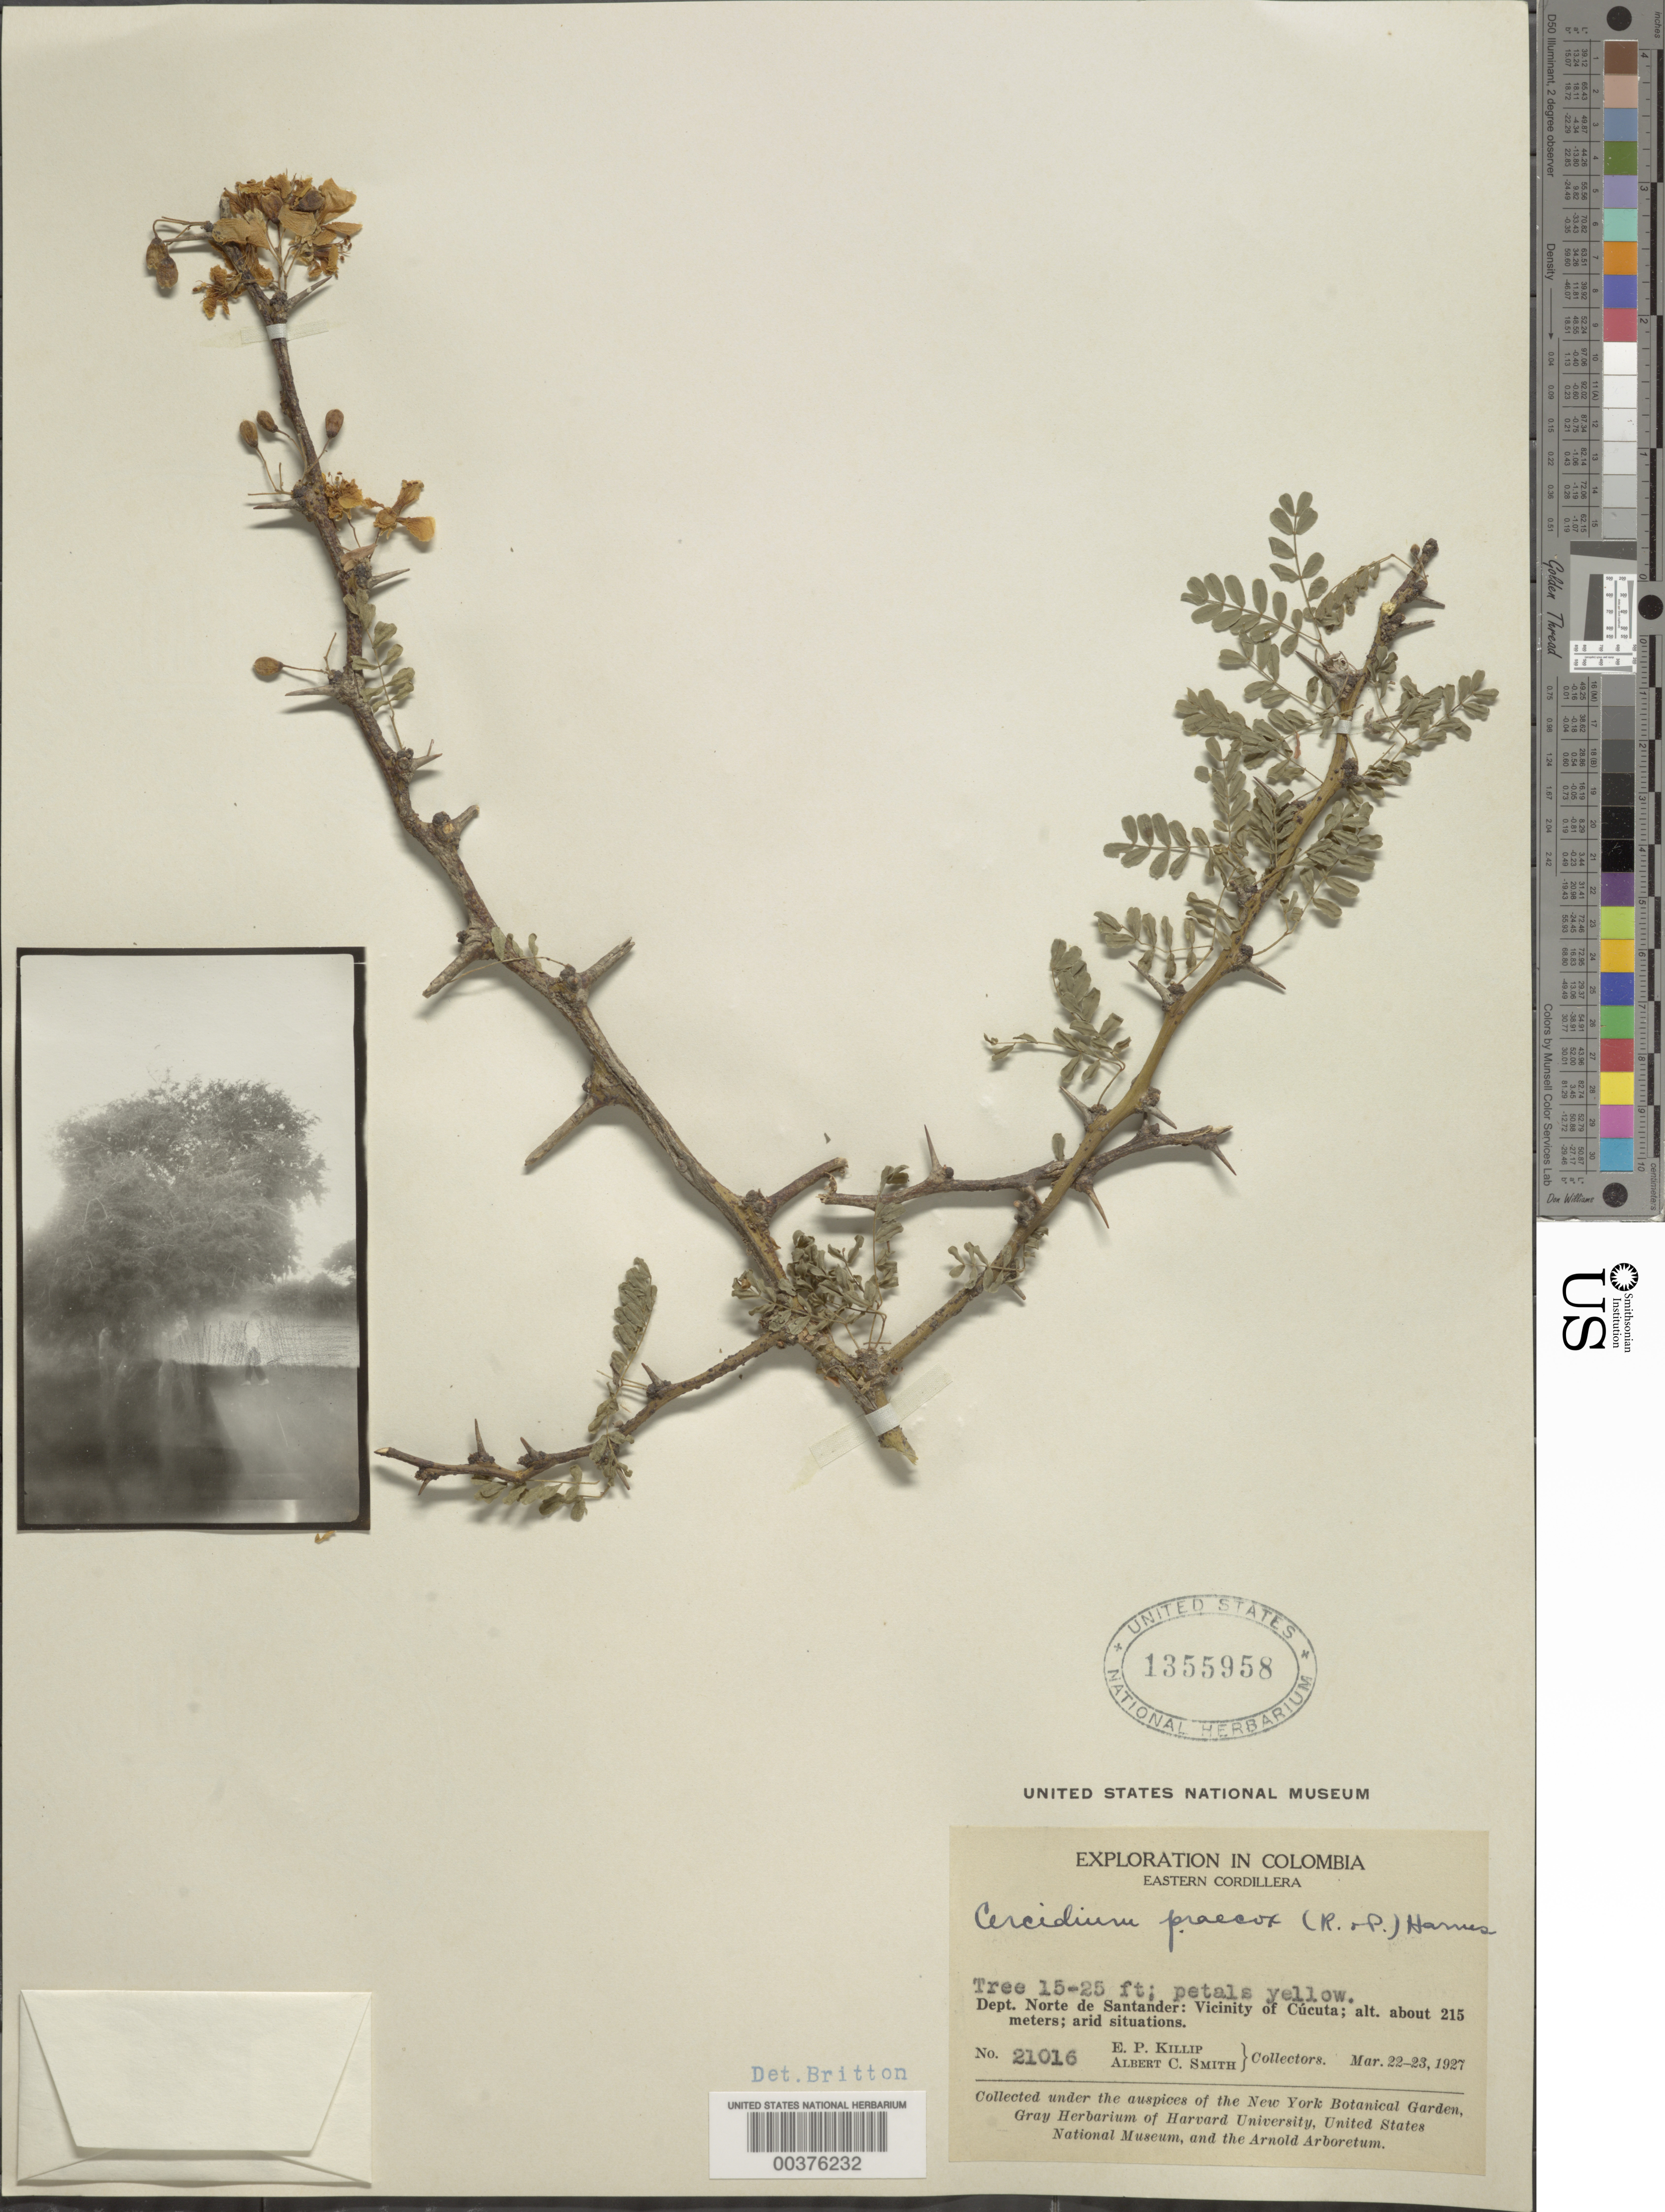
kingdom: Plantae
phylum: Tracheophyta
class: Magnoliopsida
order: Fabales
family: Fabaceae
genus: Parkinsonia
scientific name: Parkinsonia praecox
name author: (Ruiz & Pav.) J.E. Hawkins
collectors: E. P. Killip & A. C. Smith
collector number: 21016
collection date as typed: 22 Mar 1927 and 23 Mar 1927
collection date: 1927-03-22,1927-03-23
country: Colombia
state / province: Norte de Santander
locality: Vicinity of Cucuta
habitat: Arid situations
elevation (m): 215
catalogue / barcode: US 1355958